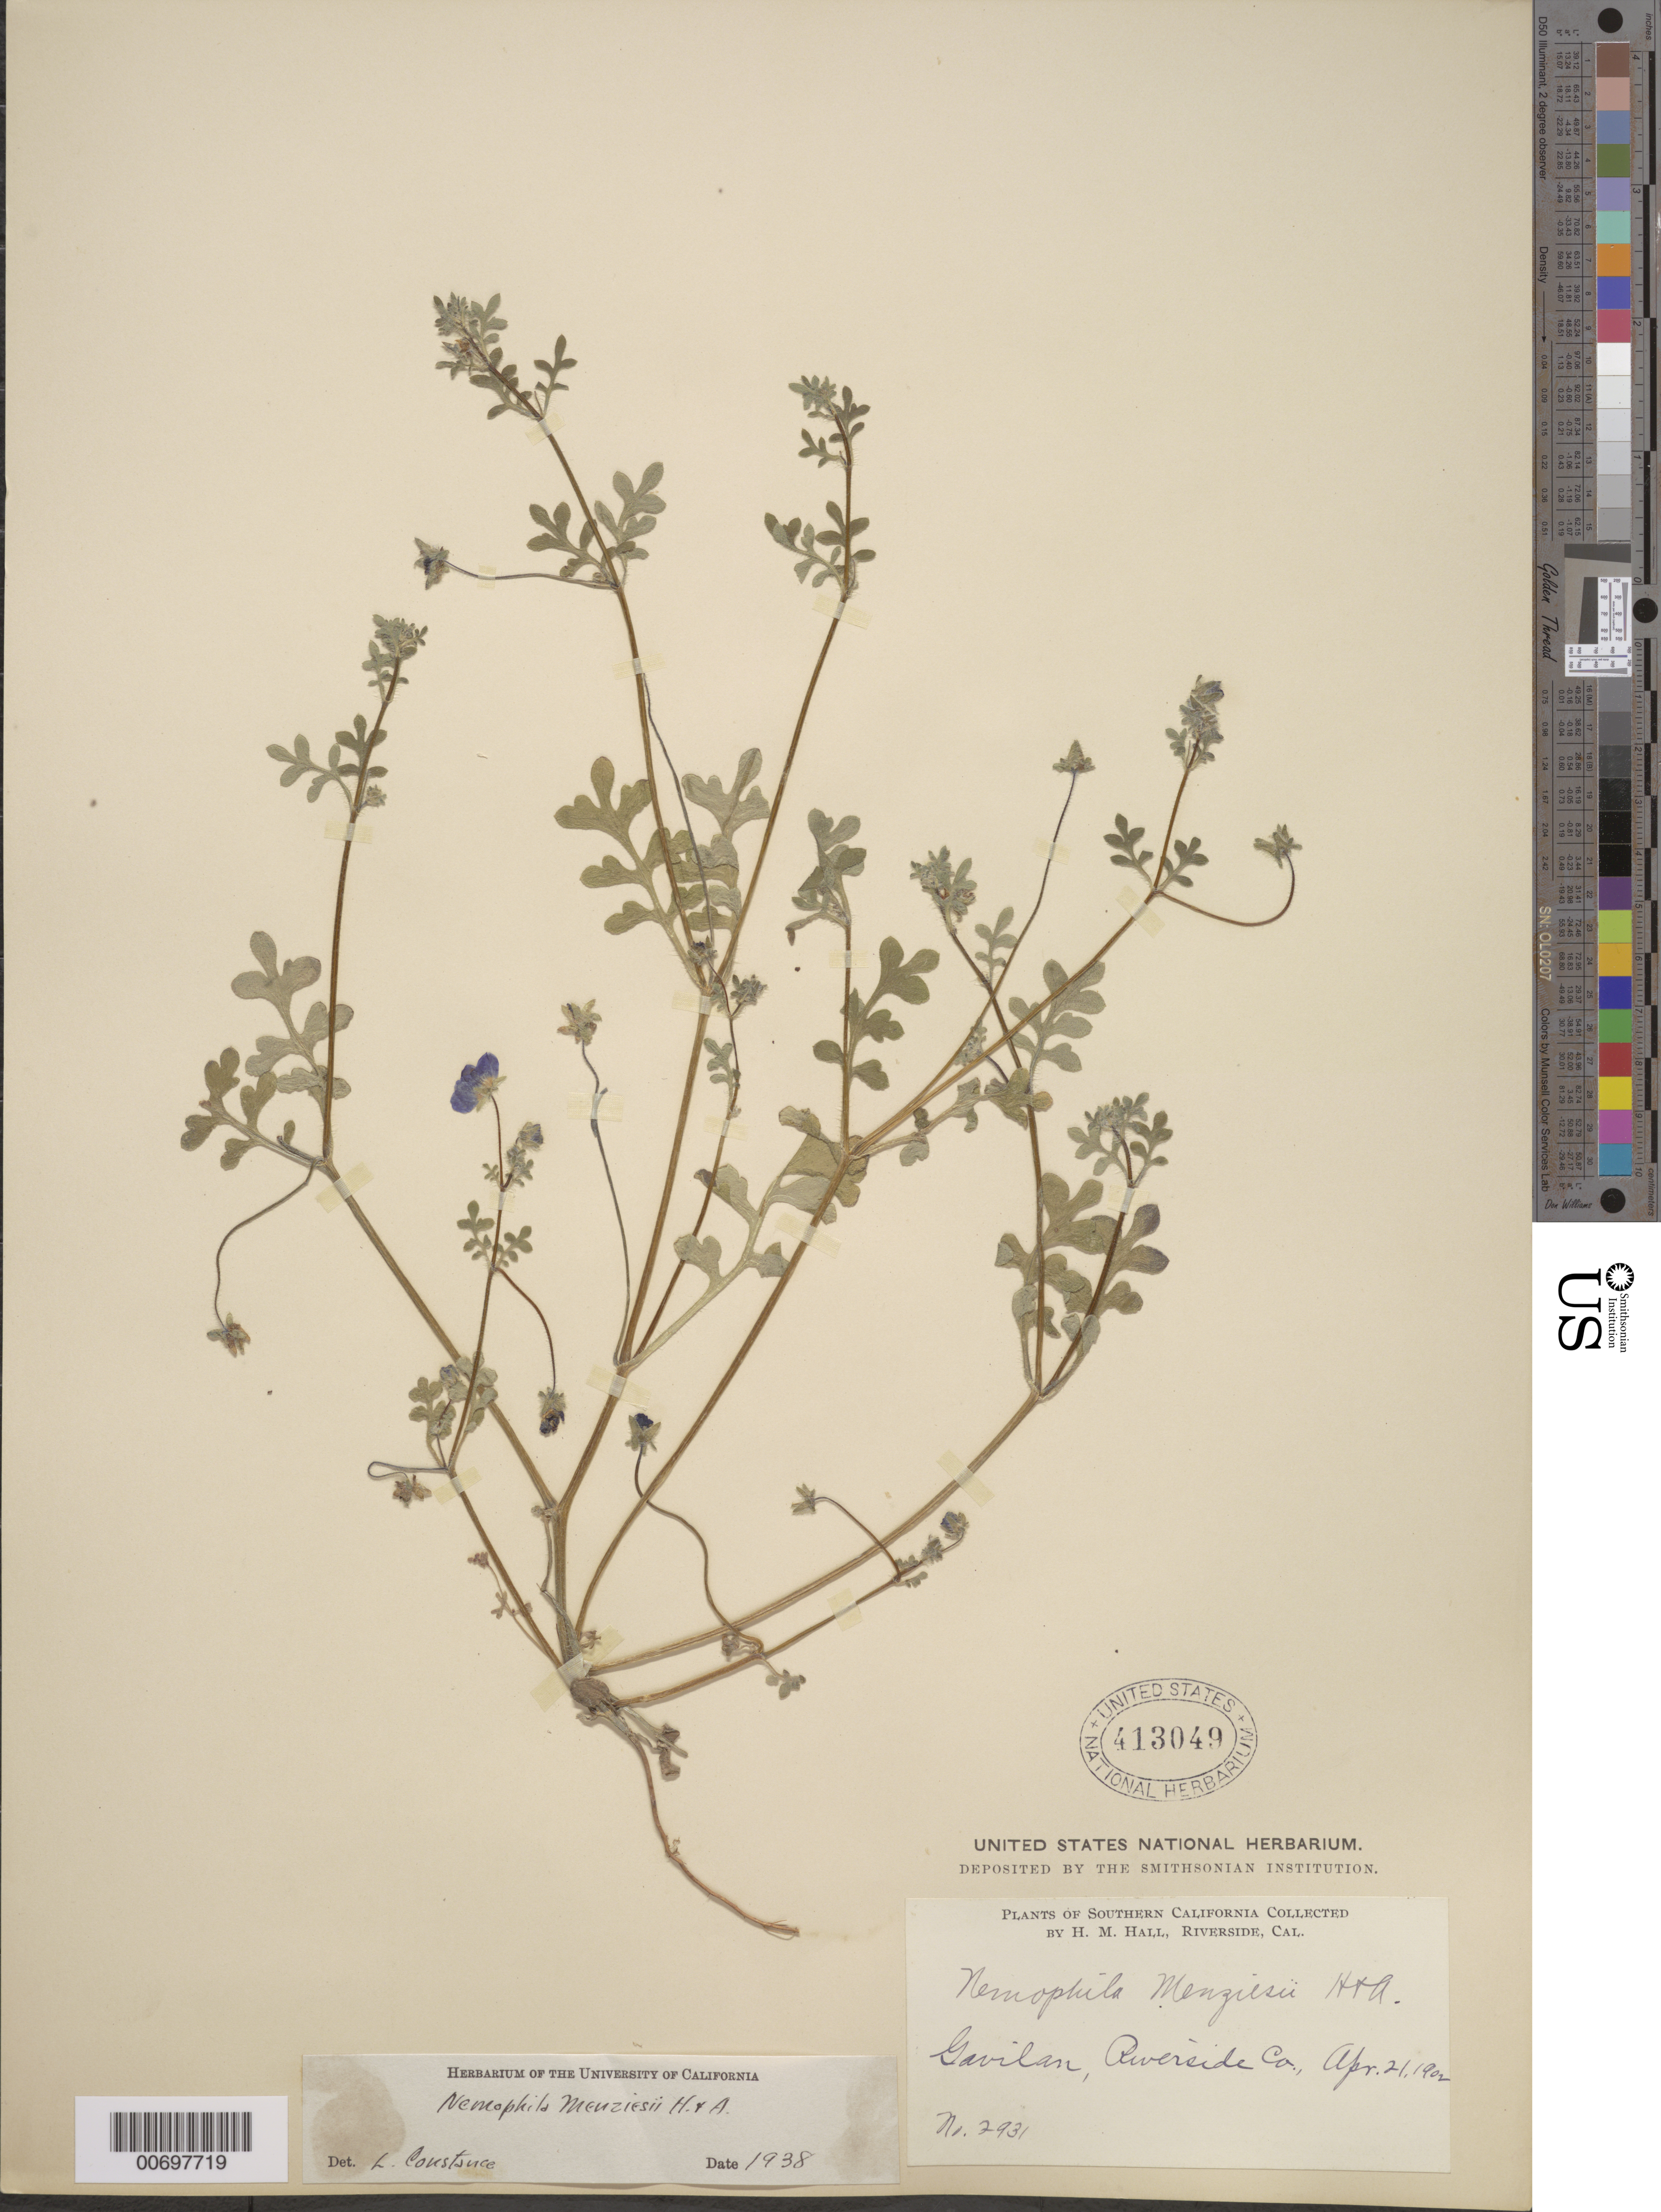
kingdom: Plantae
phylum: Tracheophyta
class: Magnoliopsida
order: Boraginales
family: Hydrophyllaceae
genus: Nemophila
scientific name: Nemophila menziesii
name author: Hook. & Arn.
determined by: Constance, L., (UC), University of California Berkeley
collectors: H. M. Hall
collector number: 2931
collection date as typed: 21 Apr 1902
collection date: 1902-04-21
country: United States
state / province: California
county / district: Riverside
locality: Gavilan.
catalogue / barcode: US 413049